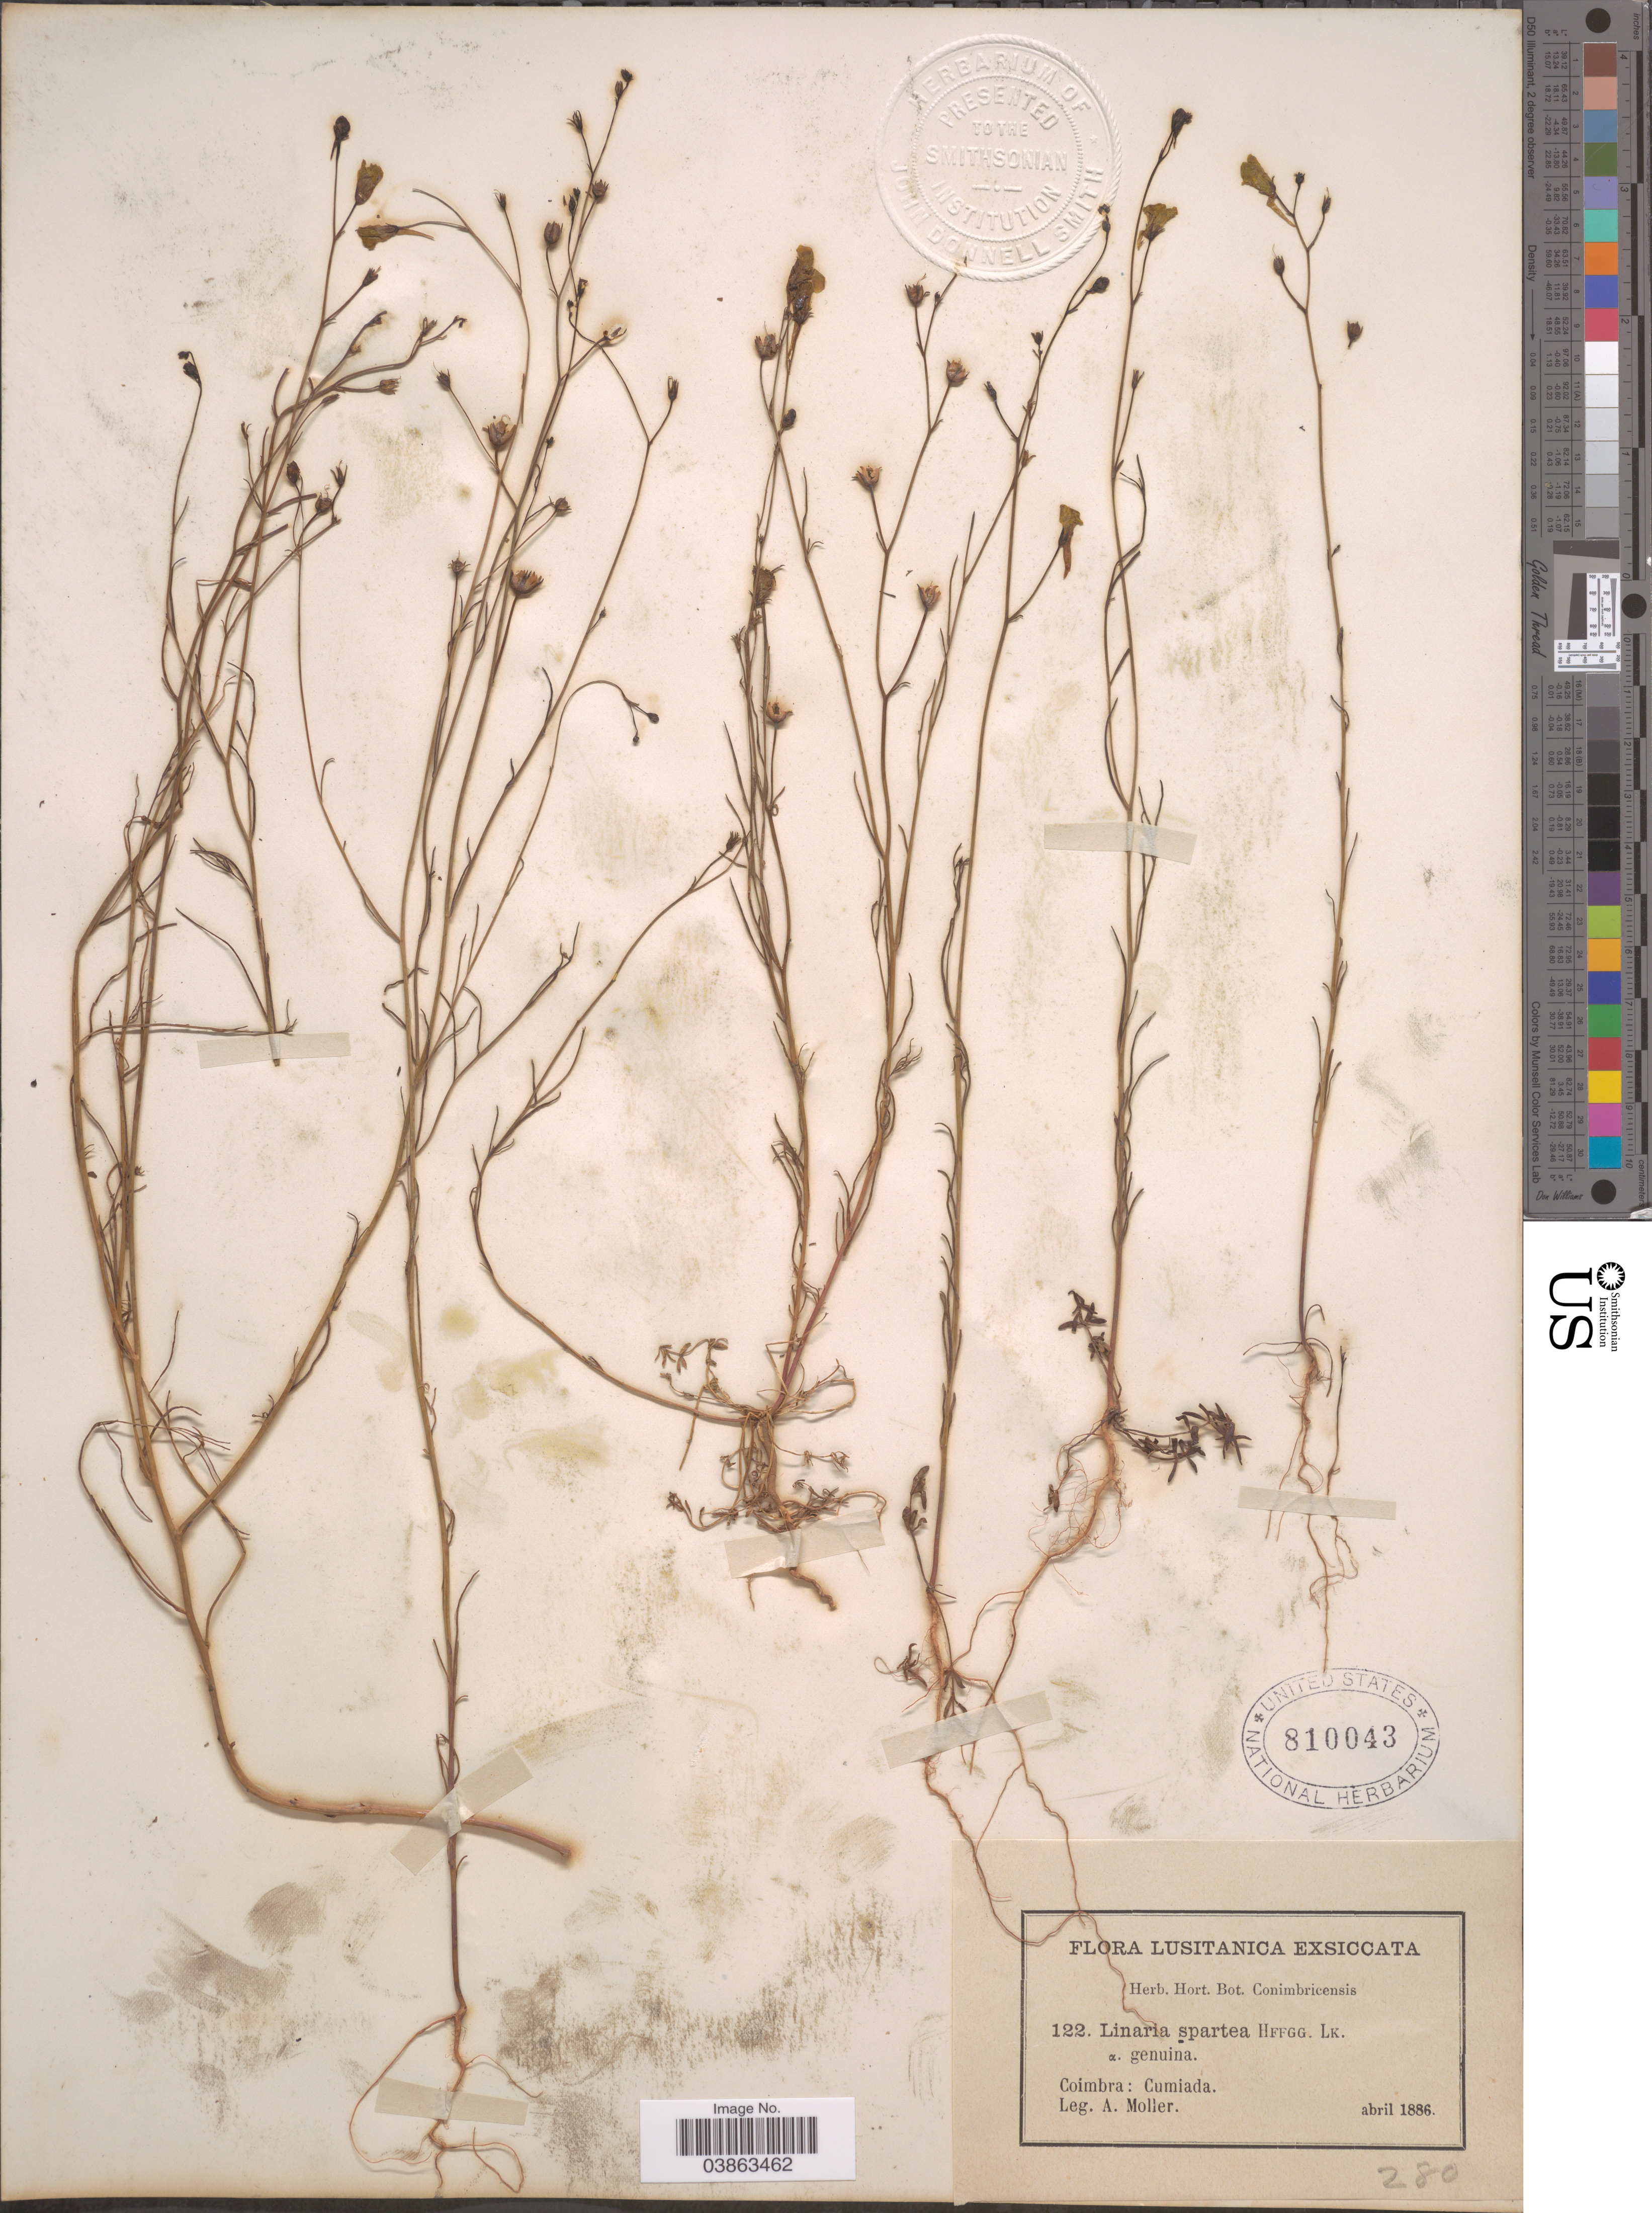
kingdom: Plantae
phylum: Tracheophyta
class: Magnoliopsida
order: Lamiales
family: Plantaginaceae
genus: Linaria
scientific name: Linaria spartea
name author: (L.) Willd.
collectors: A. Moller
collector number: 122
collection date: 1886-04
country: Portugal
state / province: Coimbra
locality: Cumiada.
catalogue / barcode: US 810043